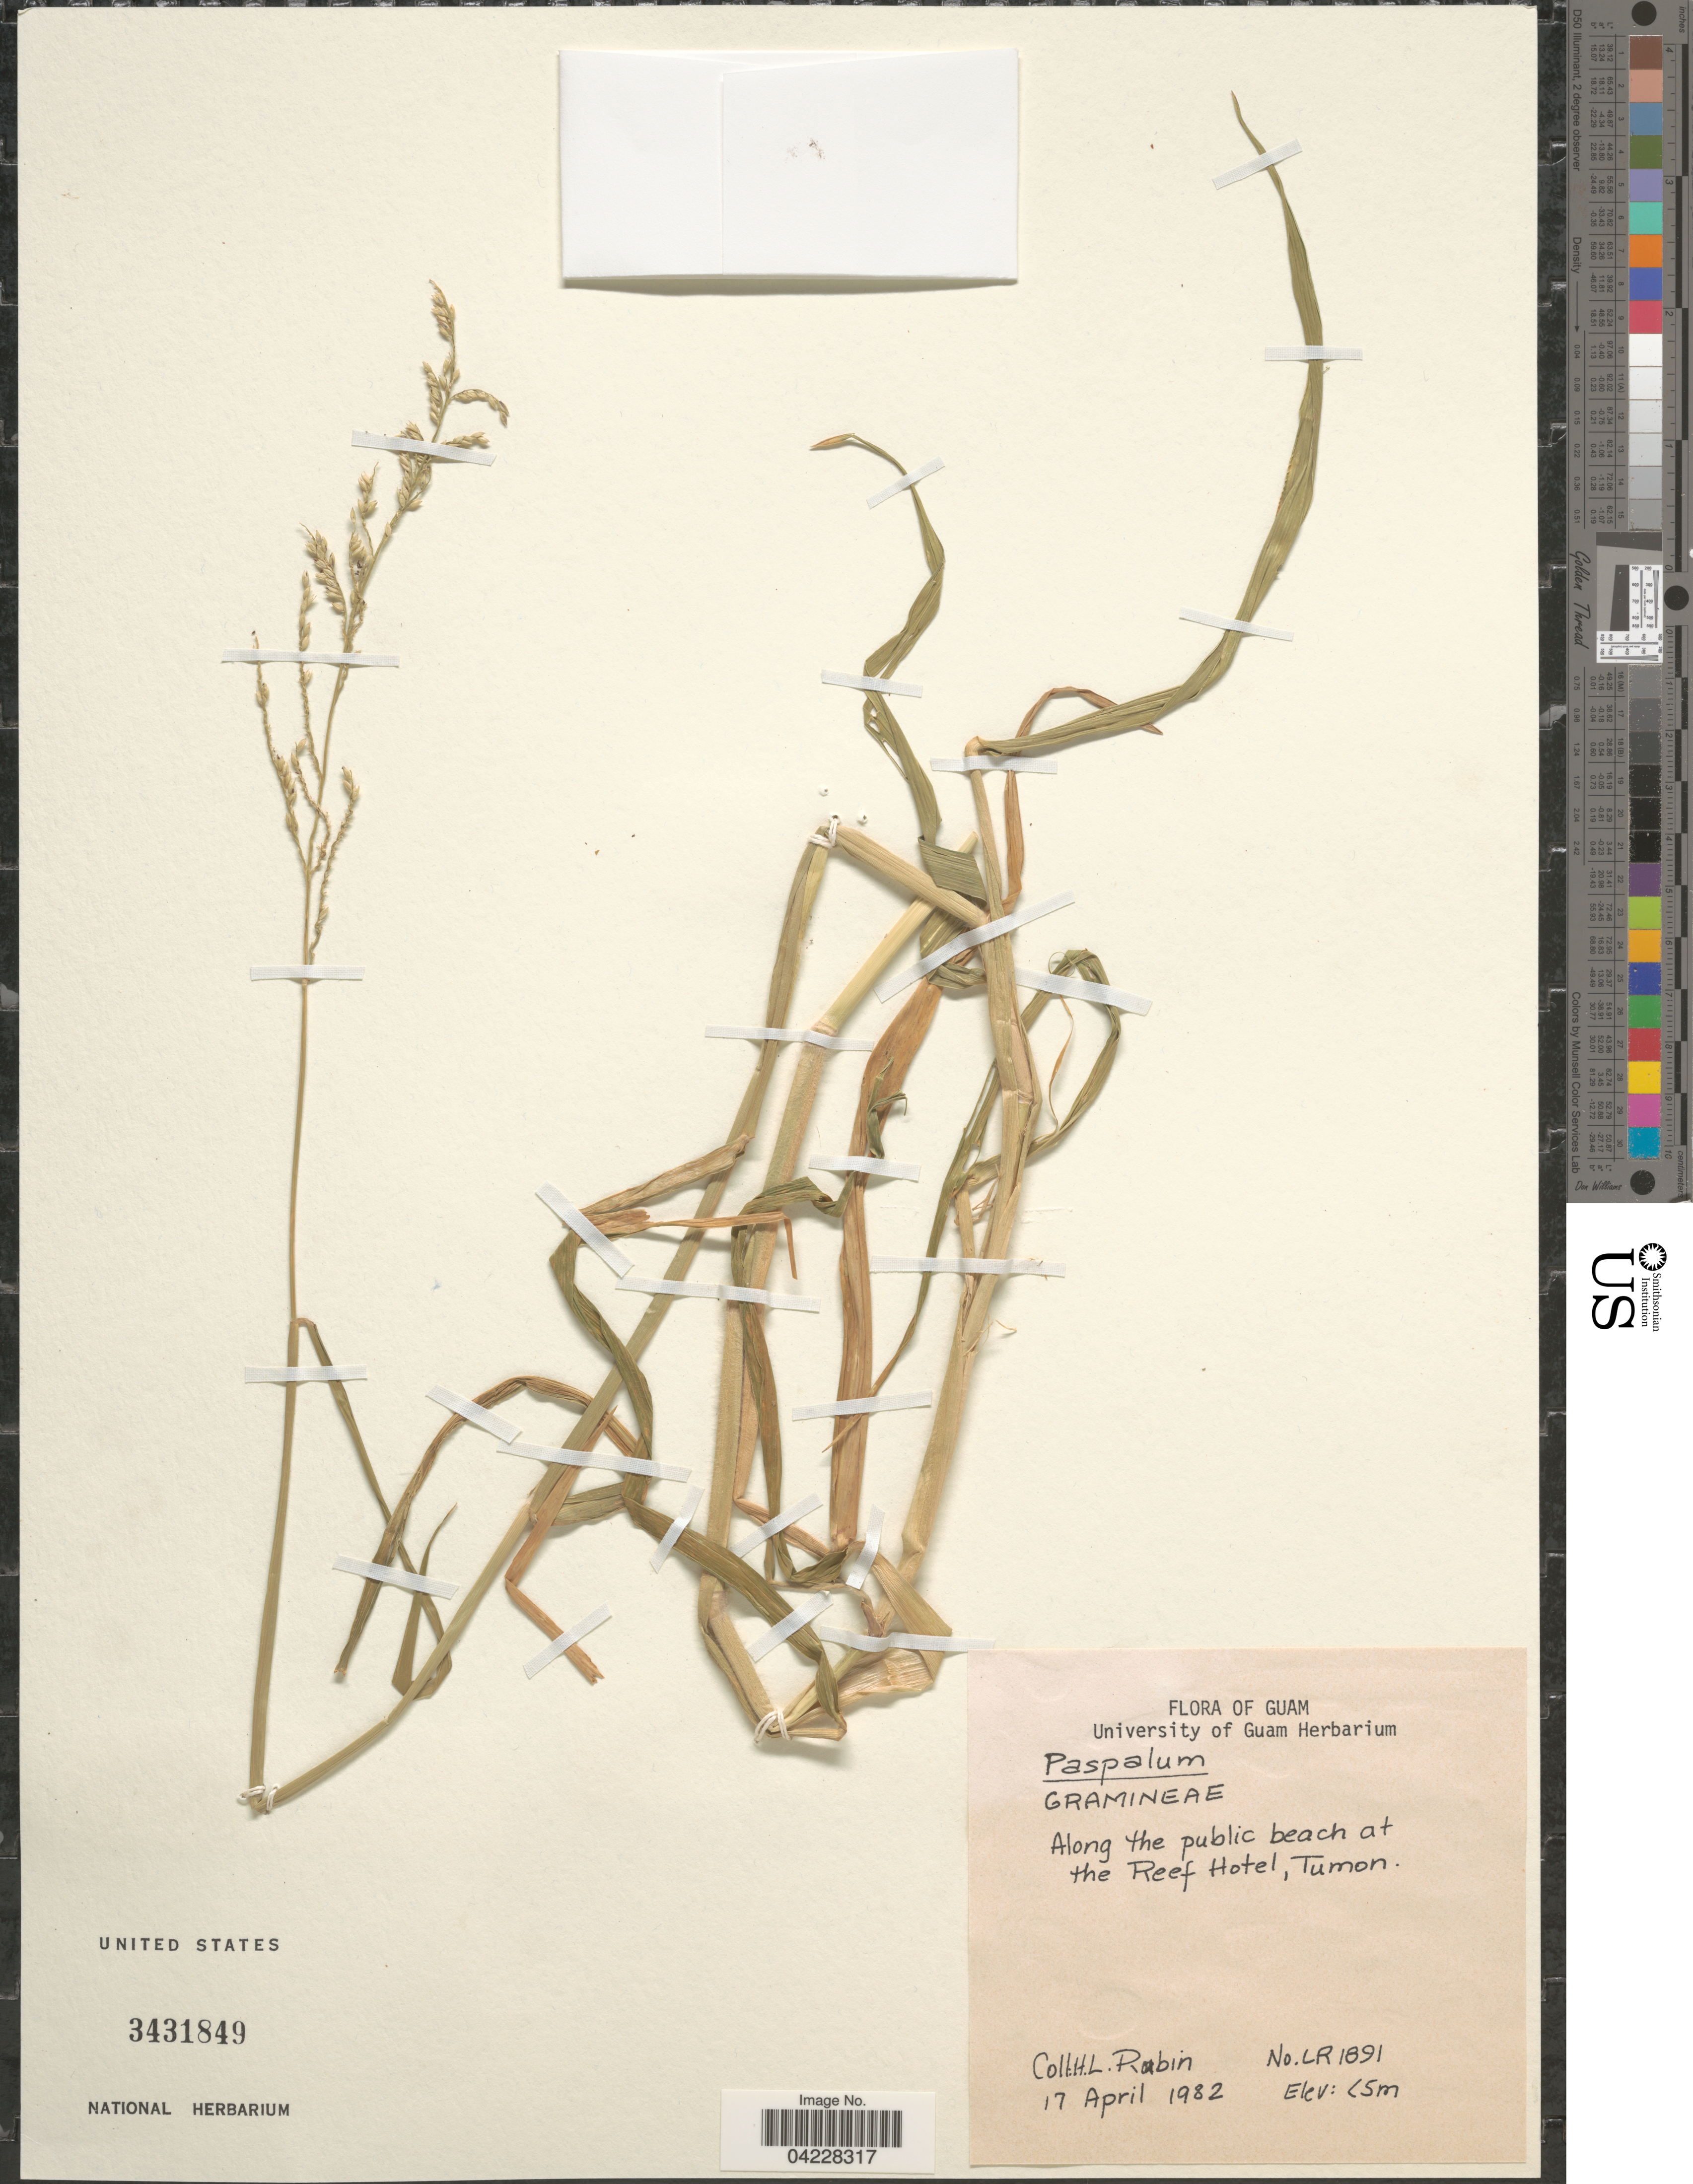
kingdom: Plantae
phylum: Tracheophyta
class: Liliopsida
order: Poales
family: Poaceae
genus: Paspalum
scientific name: Paspalum sp.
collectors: H. Rubin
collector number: LR1891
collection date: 1982-04-17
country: Guam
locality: Along the public beach at the Reef Hotel, Tumon.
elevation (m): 5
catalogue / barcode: US 3431849